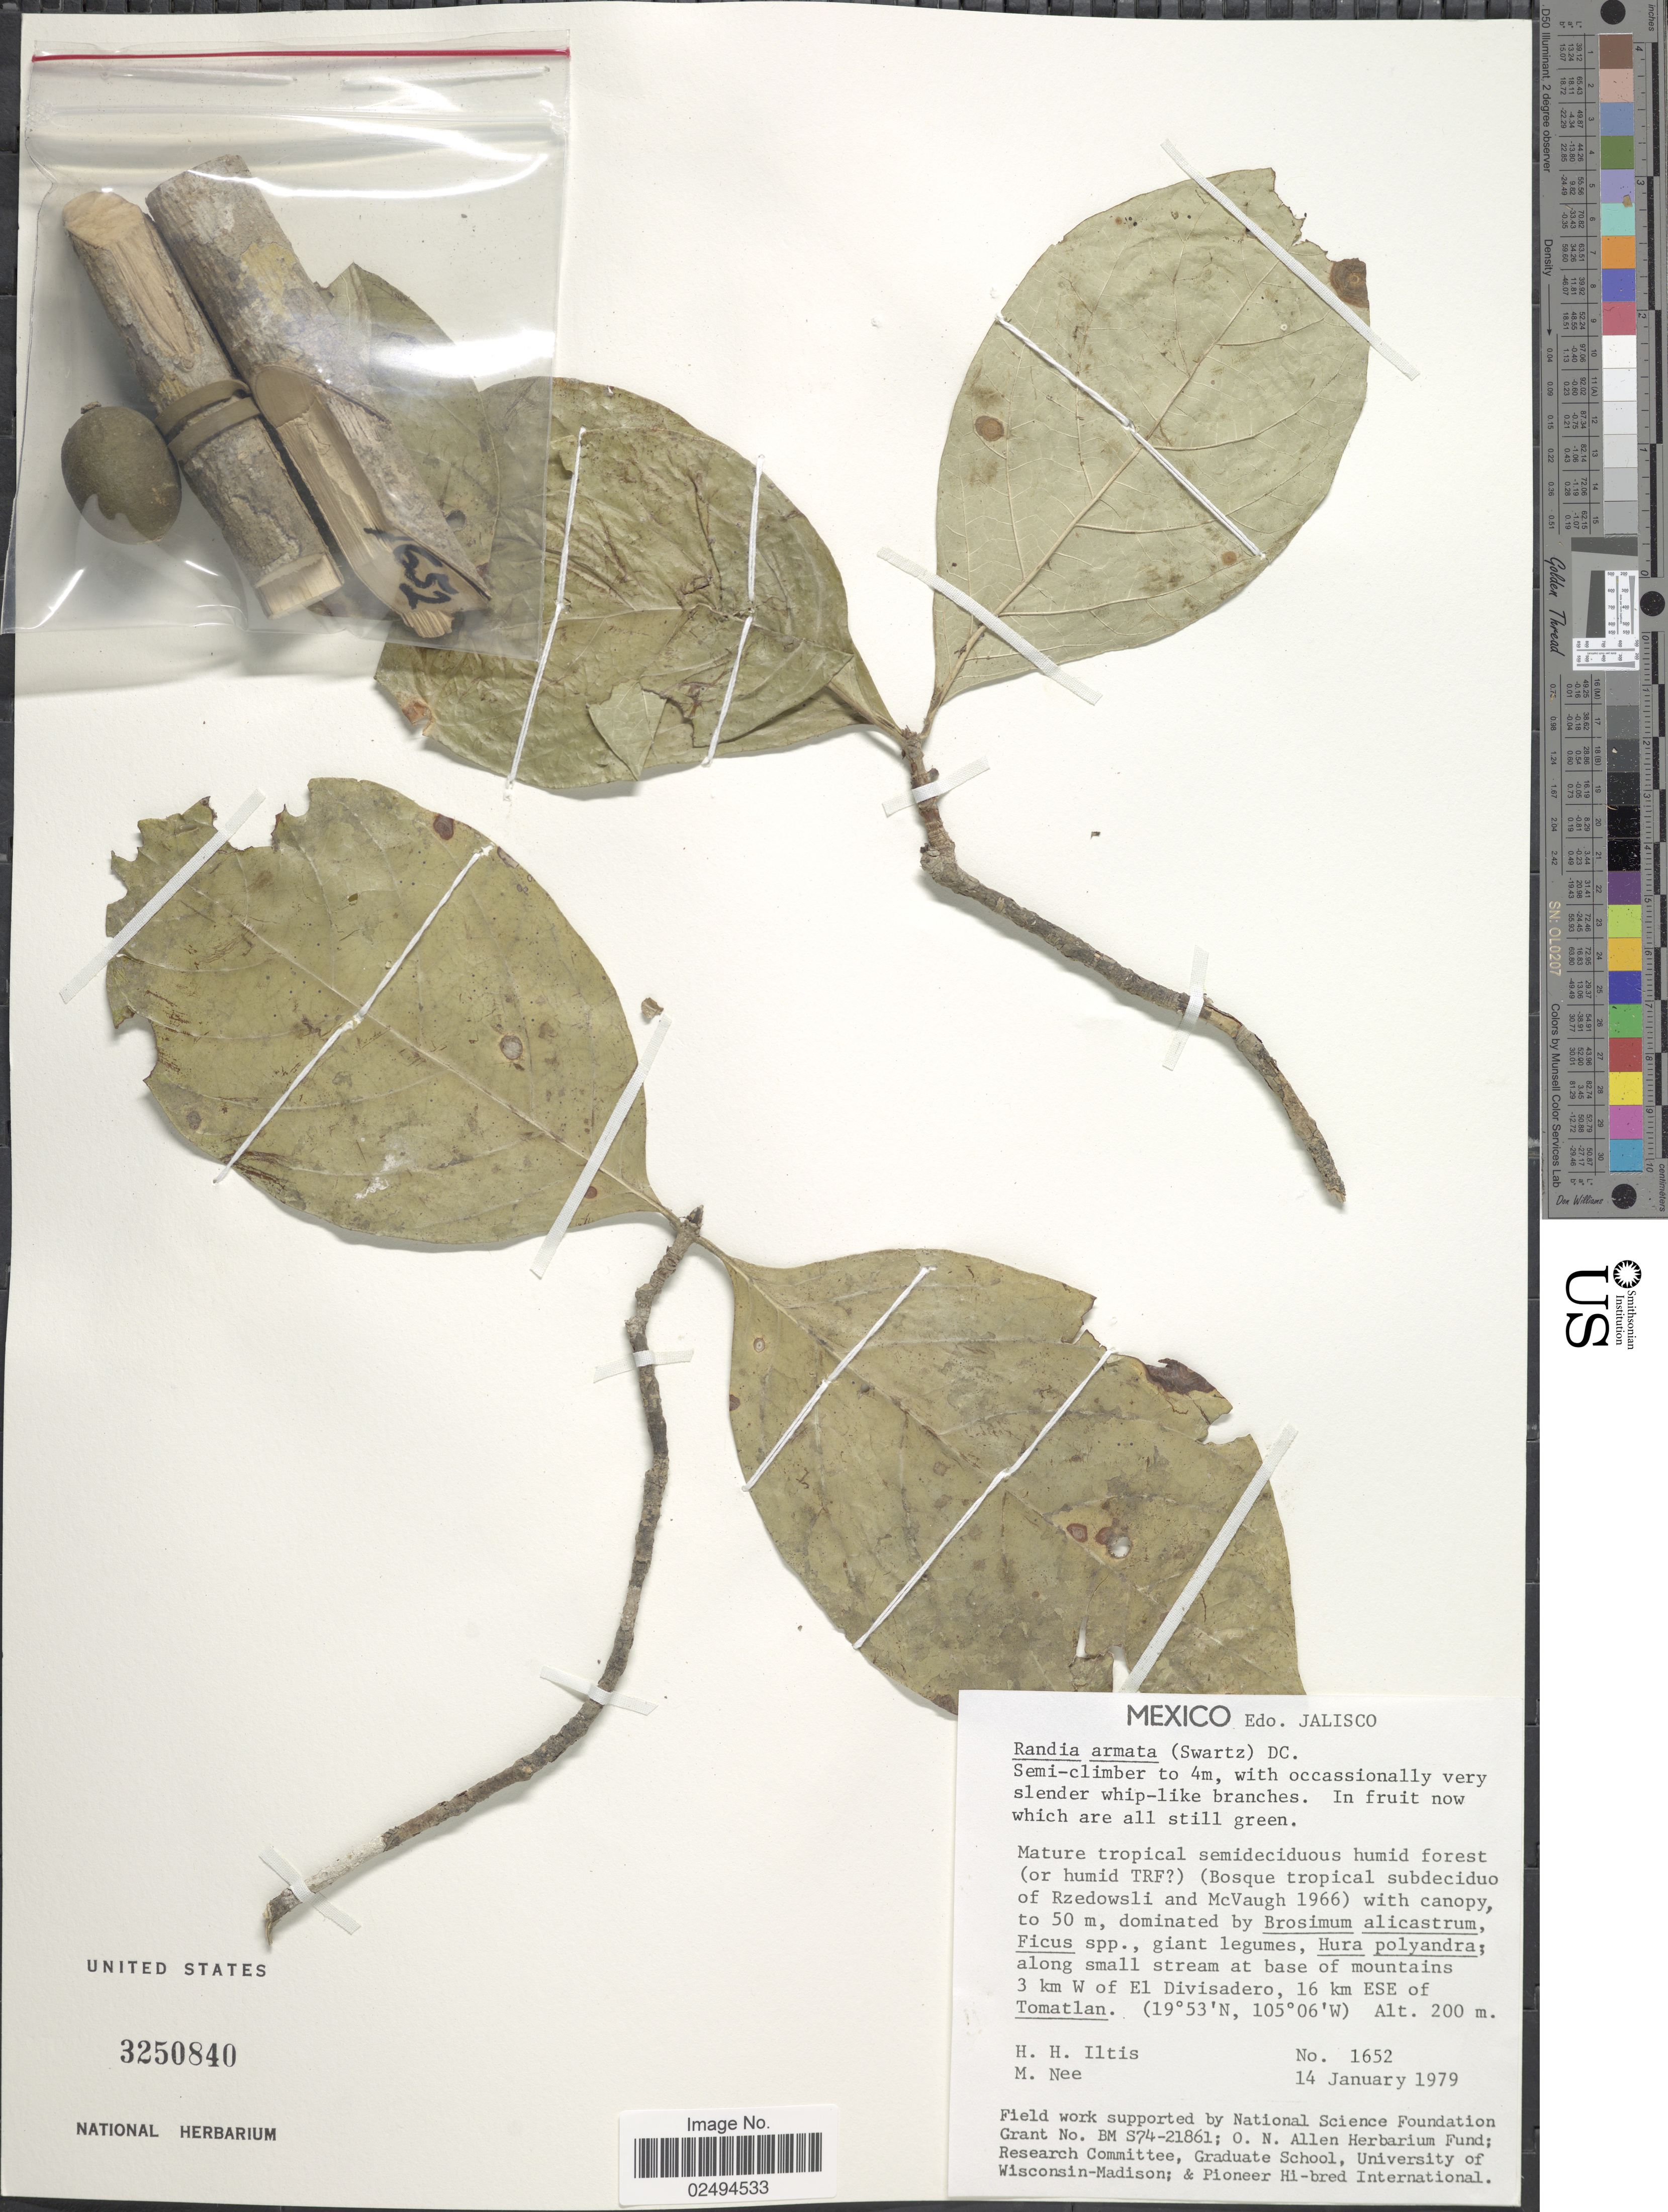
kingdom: Plantae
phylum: Tracheophyta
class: Magnoliopsida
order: Gentianales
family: Rubiaceae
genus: Randia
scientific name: Randia armata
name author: (Sw.) DC.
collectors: H. H. Iltis & M. Nee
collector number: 1652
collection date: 1979-01-14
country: Mexico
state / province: Jalisco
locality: Edo. Jalisco, along small stream at base of mountains, 3 km W of El Divisadero, 16 km ESE of Tomatlan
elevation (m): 200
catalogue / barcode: US 3250840